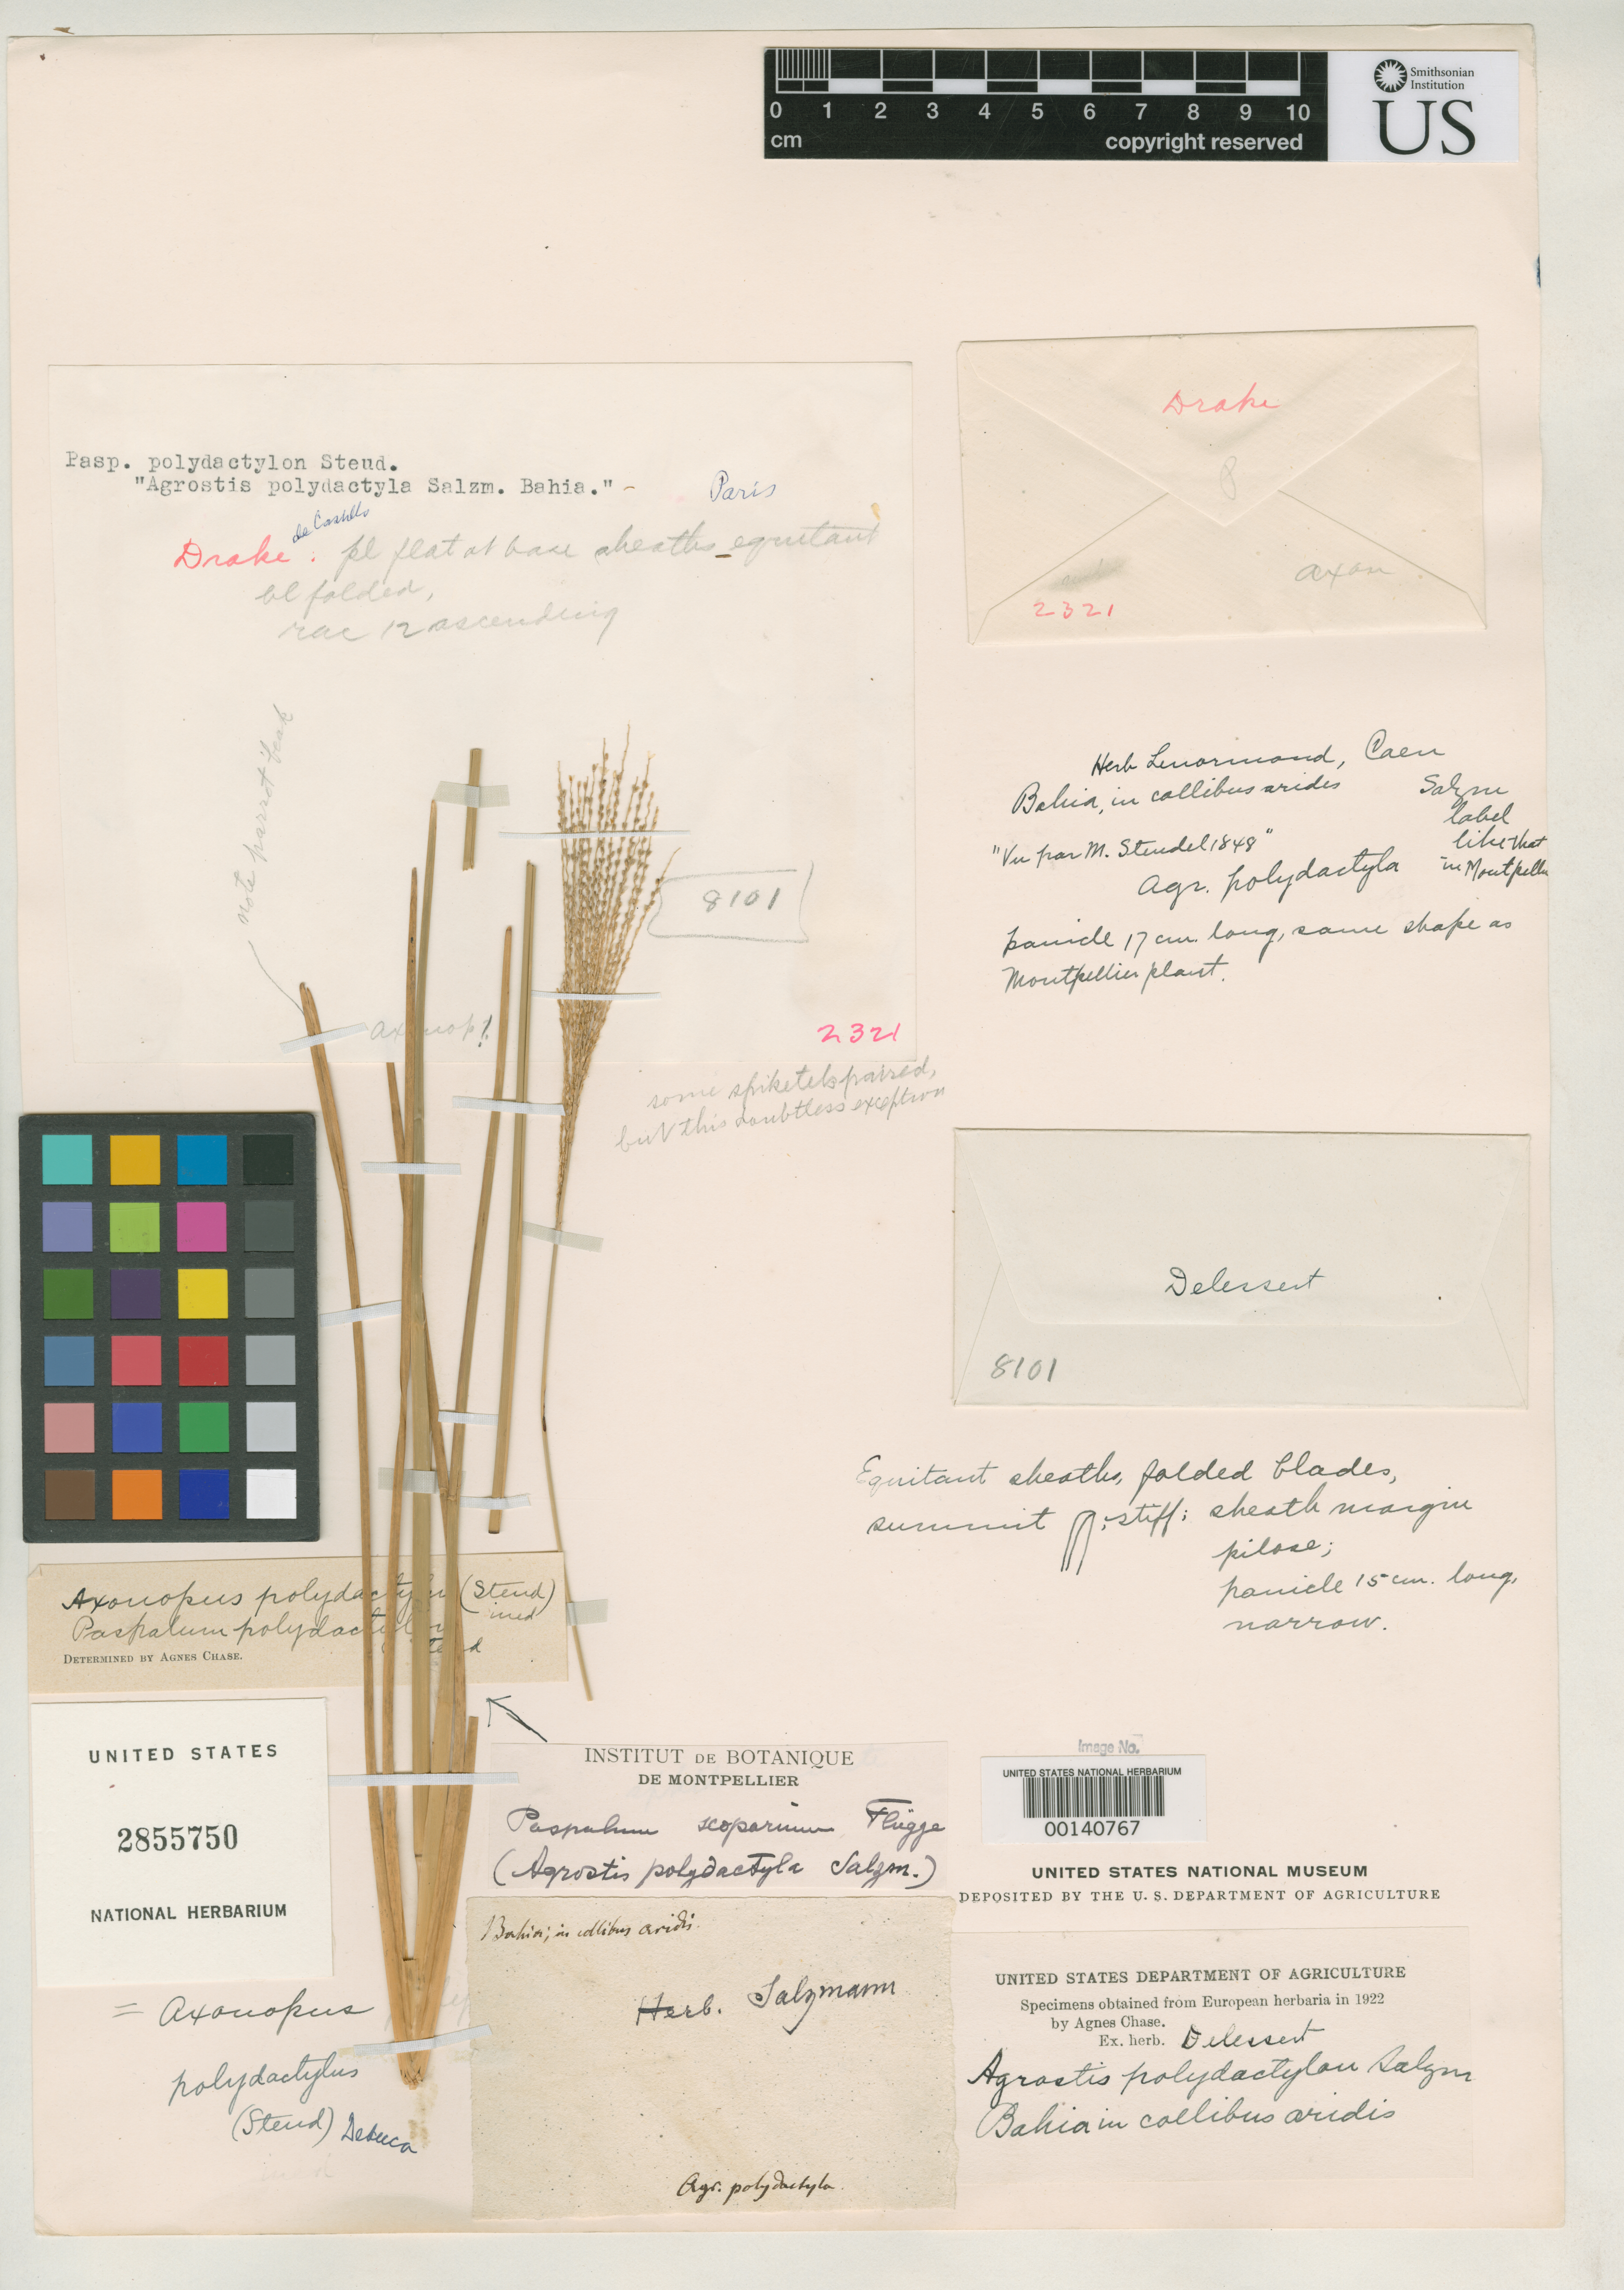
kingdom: Plantae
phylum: Tracheophyta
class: Liliopsida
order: Poales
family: Poaceae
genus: Paspalum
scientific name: Paspalum polydactylon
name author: Steud.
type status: Isotype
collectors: P. Salzmann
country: Brazil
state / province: Bahia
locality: North of Esplanda city on road to Jaquera.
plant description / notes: Sheet mounted with several packets containing fragmentary material of type specimens ex herbaria Delessert, Paris, etc.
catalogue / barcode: US 2855750